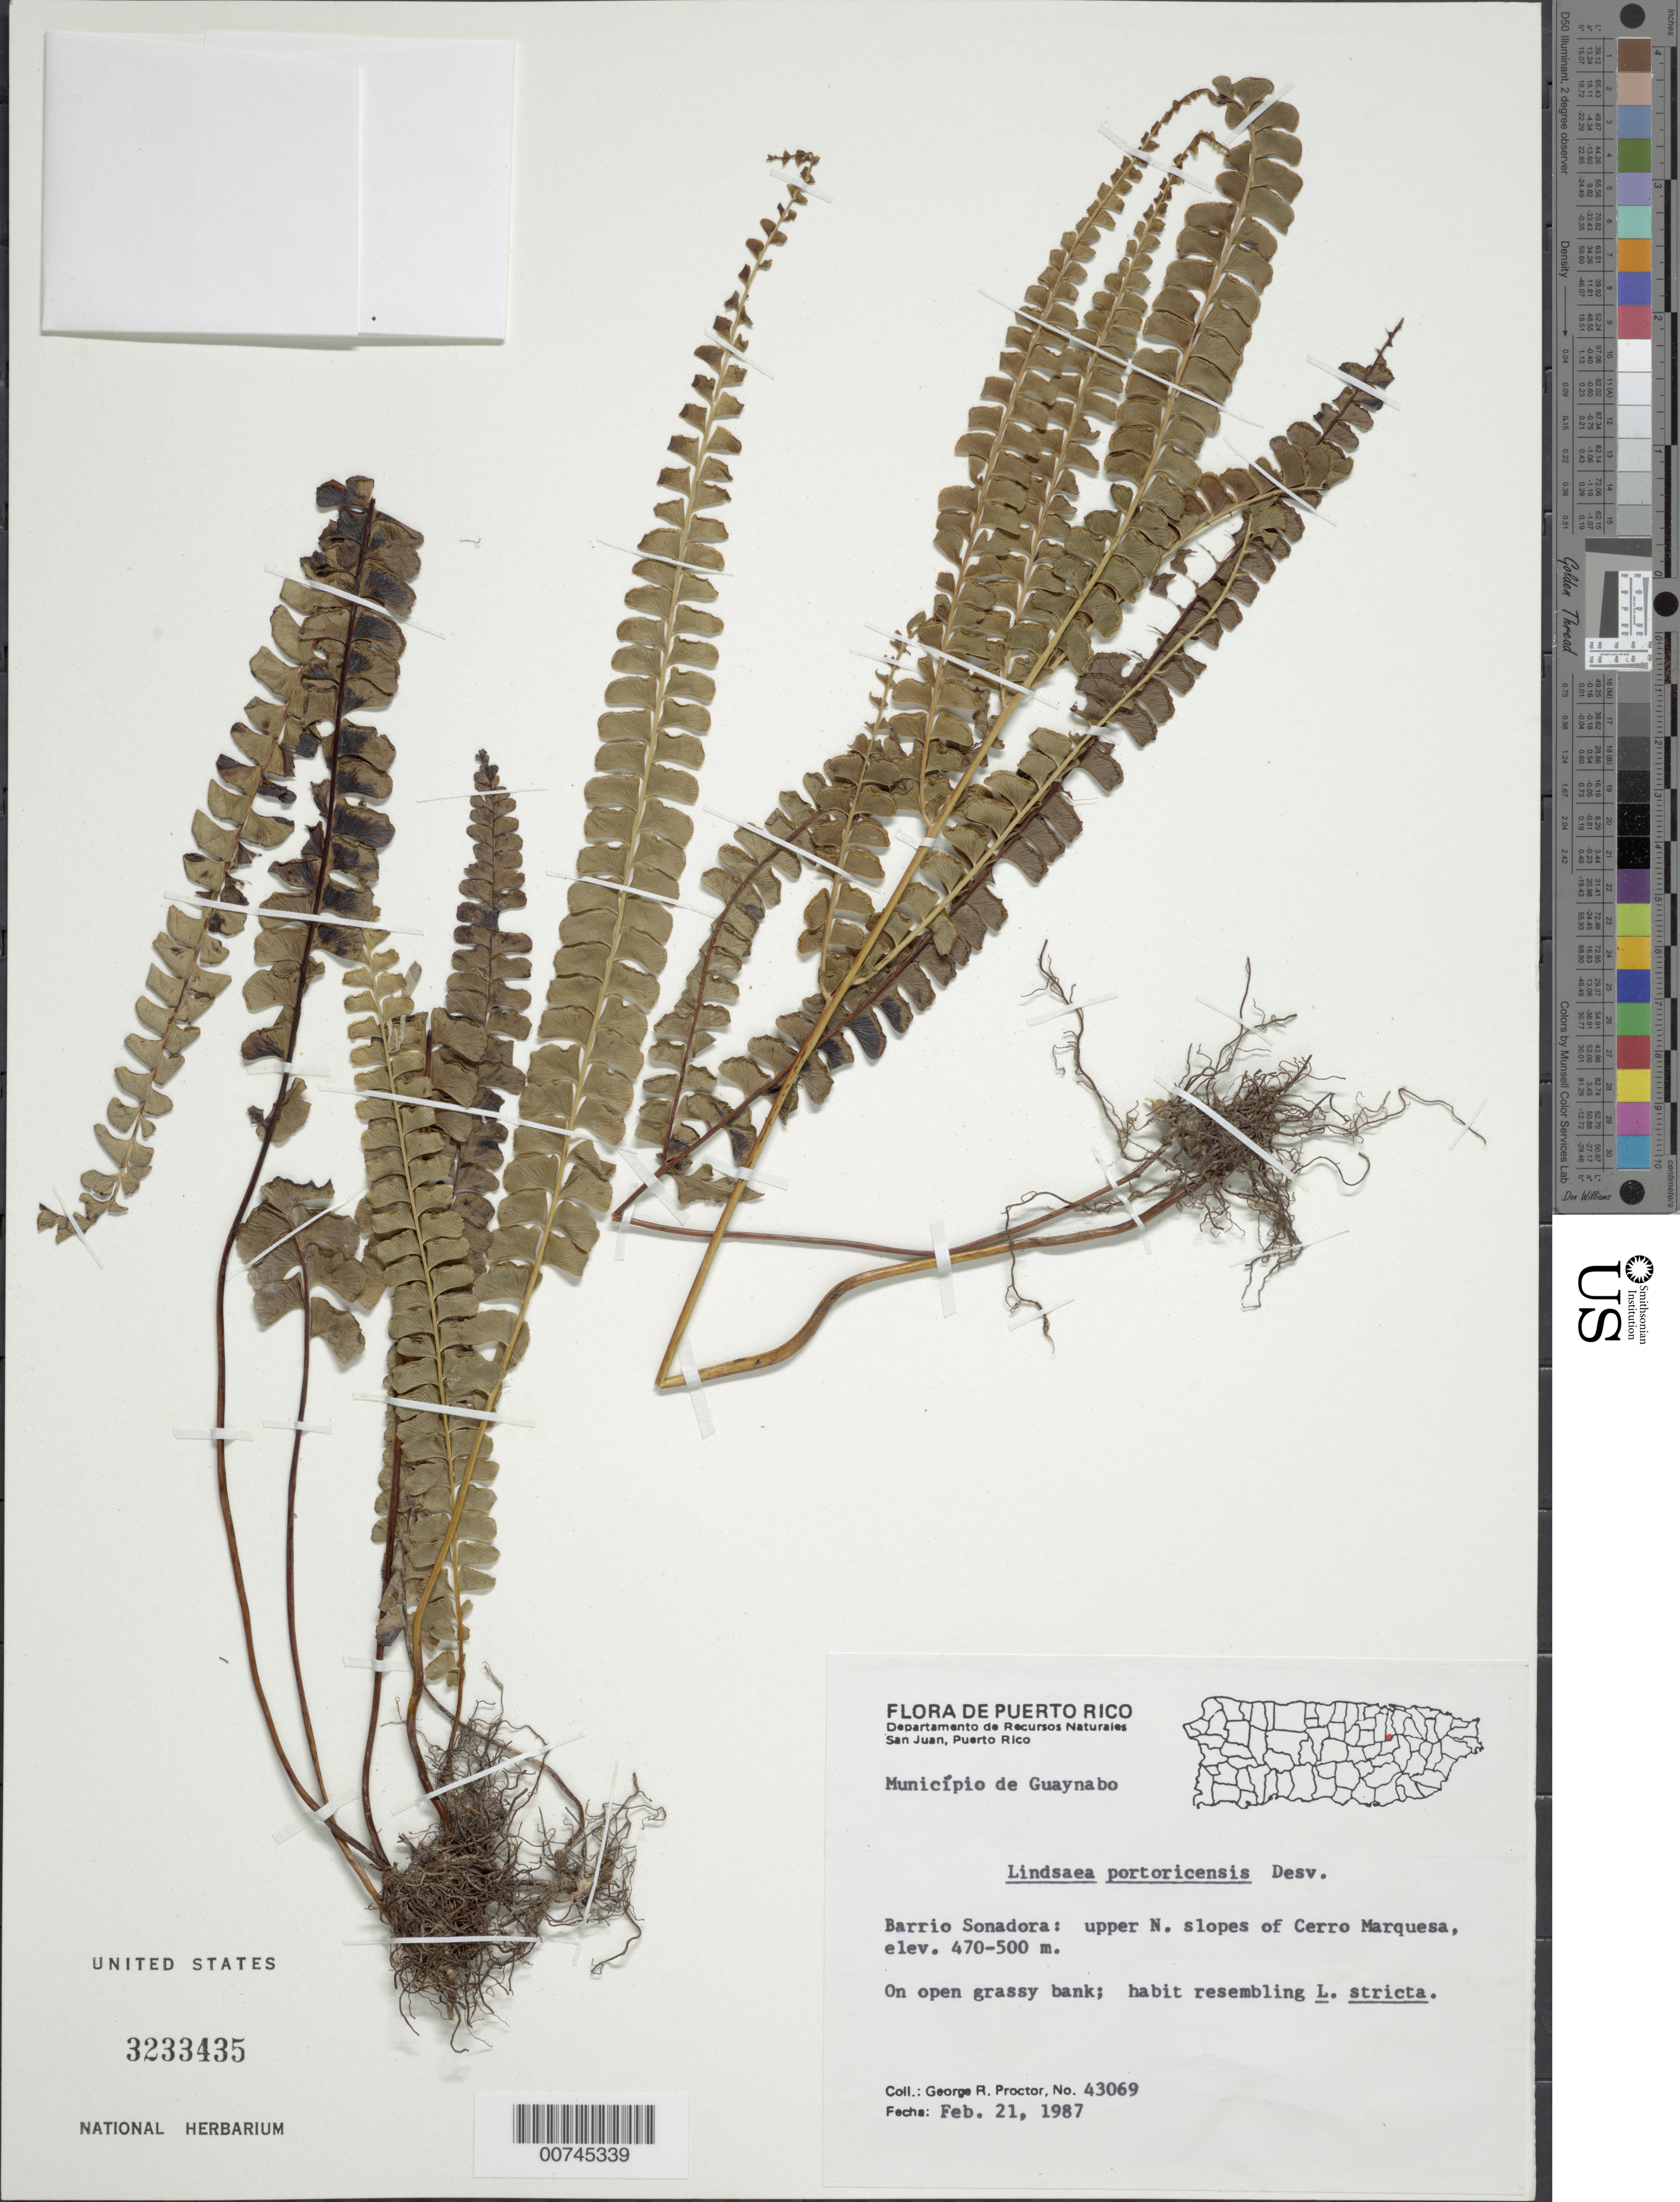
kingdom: Plantae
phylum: Tracheophyta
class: Polypodiopsida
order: Polypodiales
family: Lindsaeaceae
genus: Lindsaea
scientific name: Lindsaea portoricensis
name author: Desv.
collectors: G. R. Proctor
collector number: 43069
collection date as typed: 21 Feb 1987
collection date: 1987-02-21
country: Puerto Rico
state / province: Guaynabo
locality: Barrio Sonora: upper N slopes of Cerro Marquesa, Municipio de Guaynabo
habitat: On open grassy bank; habit resembling L. stricta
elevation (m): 470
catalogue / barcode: US 3233435